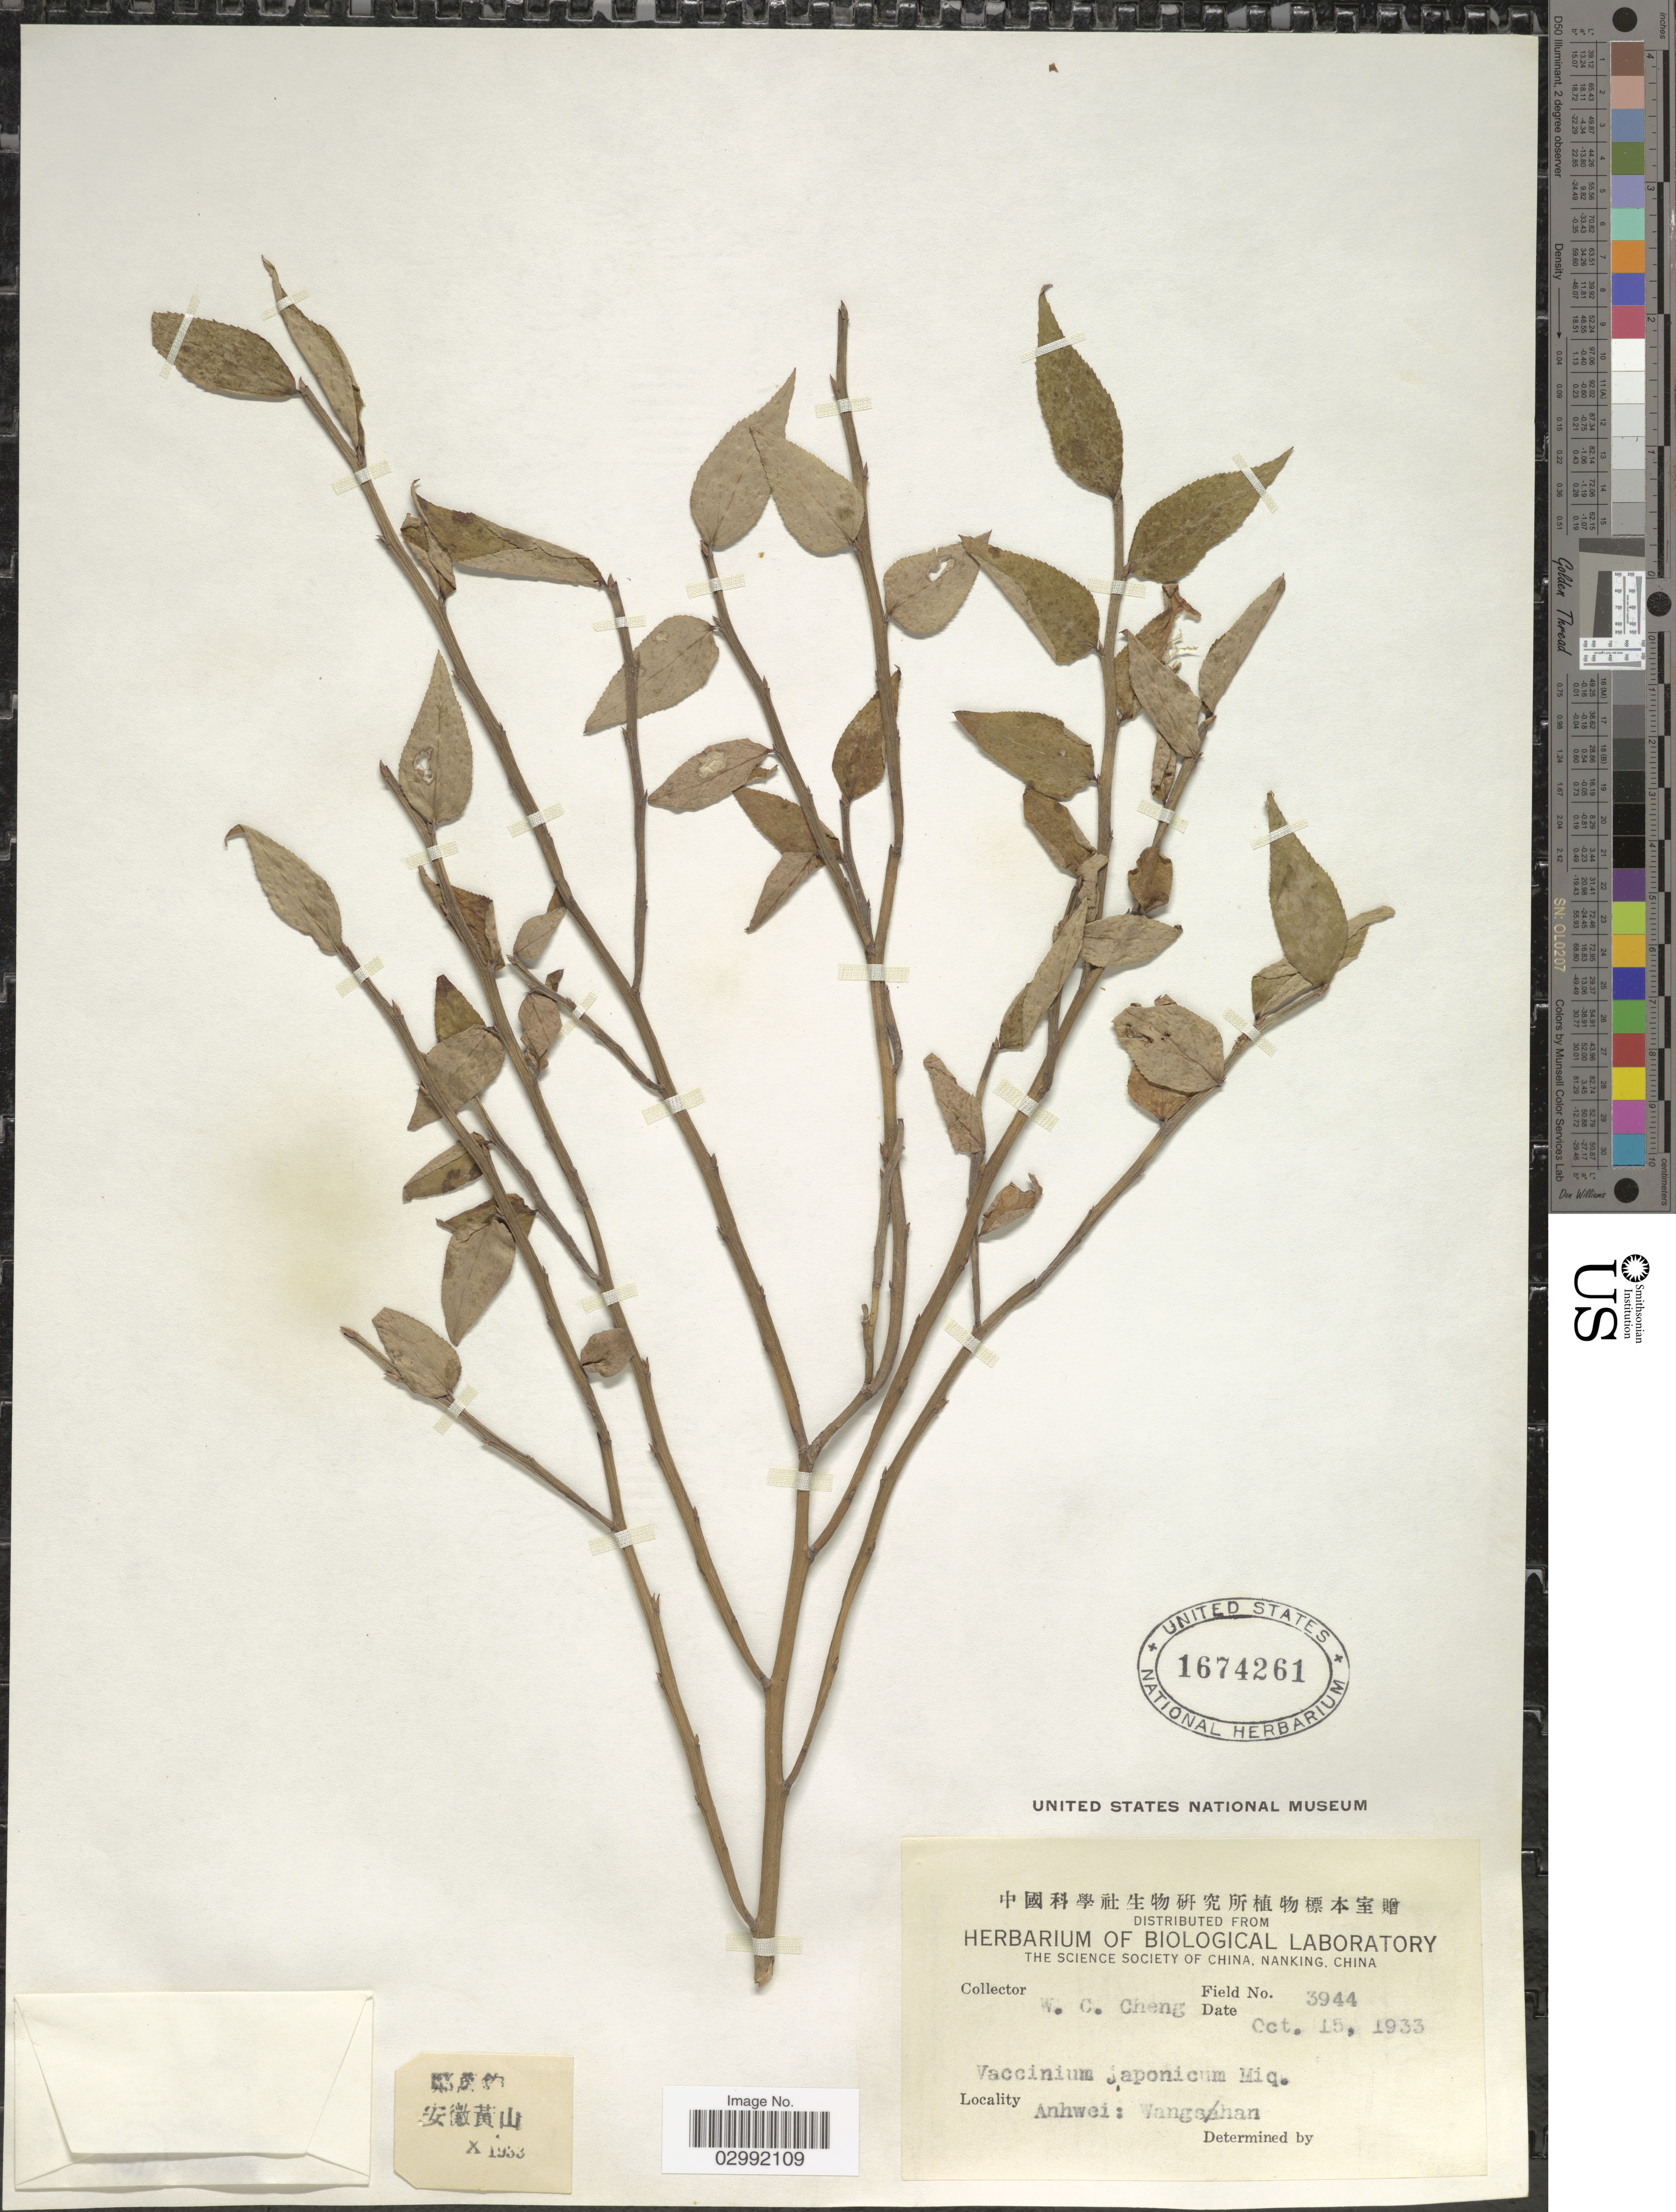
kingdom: Plantae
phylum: Tracheophyta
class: Magnoliopsida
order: Ericales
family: Ericaceae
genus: Vaccinium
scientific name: Vaccinium japonicum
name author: Miq.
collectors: W. C. Cheng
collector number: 3944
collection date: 1933-10-15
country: China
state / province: Anhui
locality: Anhwei: Wangshan.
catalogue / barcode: US 1674261